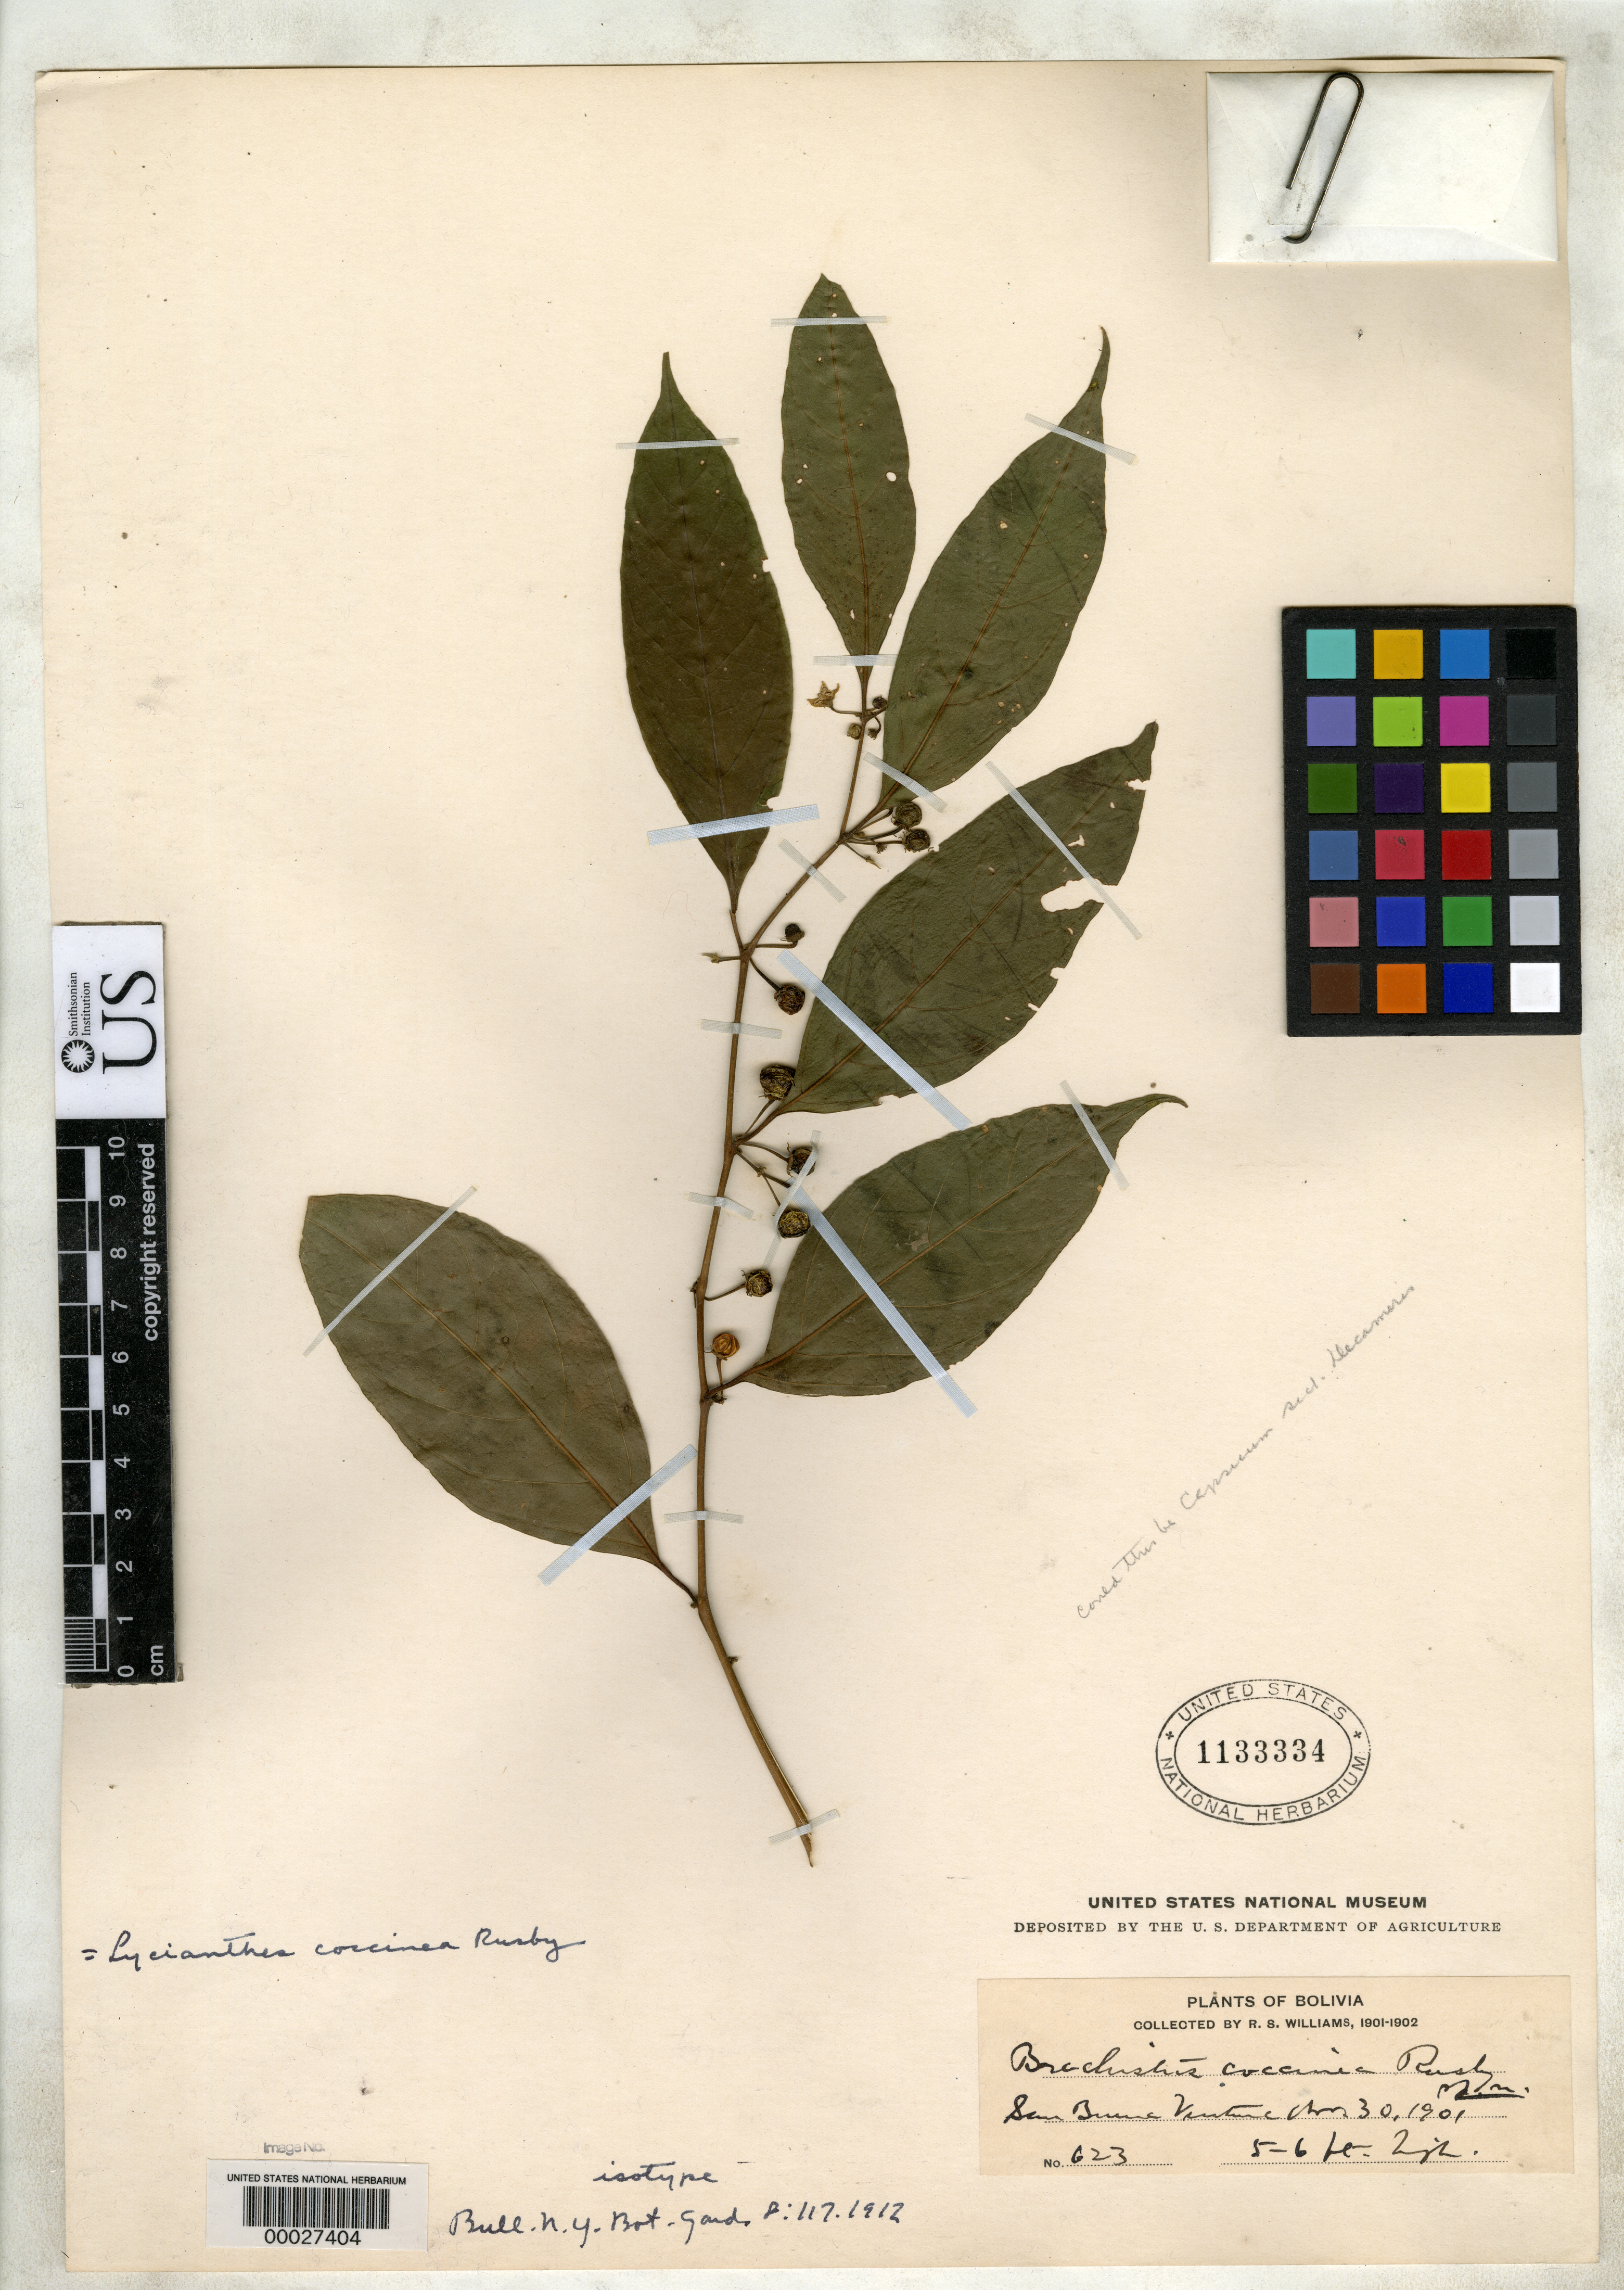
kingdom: Plantae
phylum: Tracheophyta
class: Magnoliopsida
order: Solanales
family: Solanaceae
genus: Brachistus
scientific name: Brachistus coccineus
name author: (Rusby) Hunz.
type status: Isosyntype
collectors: R. S. Williams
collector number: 623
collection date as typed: Nov, 30, 1901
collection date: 1901-11-30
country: Bolivia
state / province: La Paz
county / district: Iturralde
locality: San Buena Ventura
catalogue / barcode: US 1133334